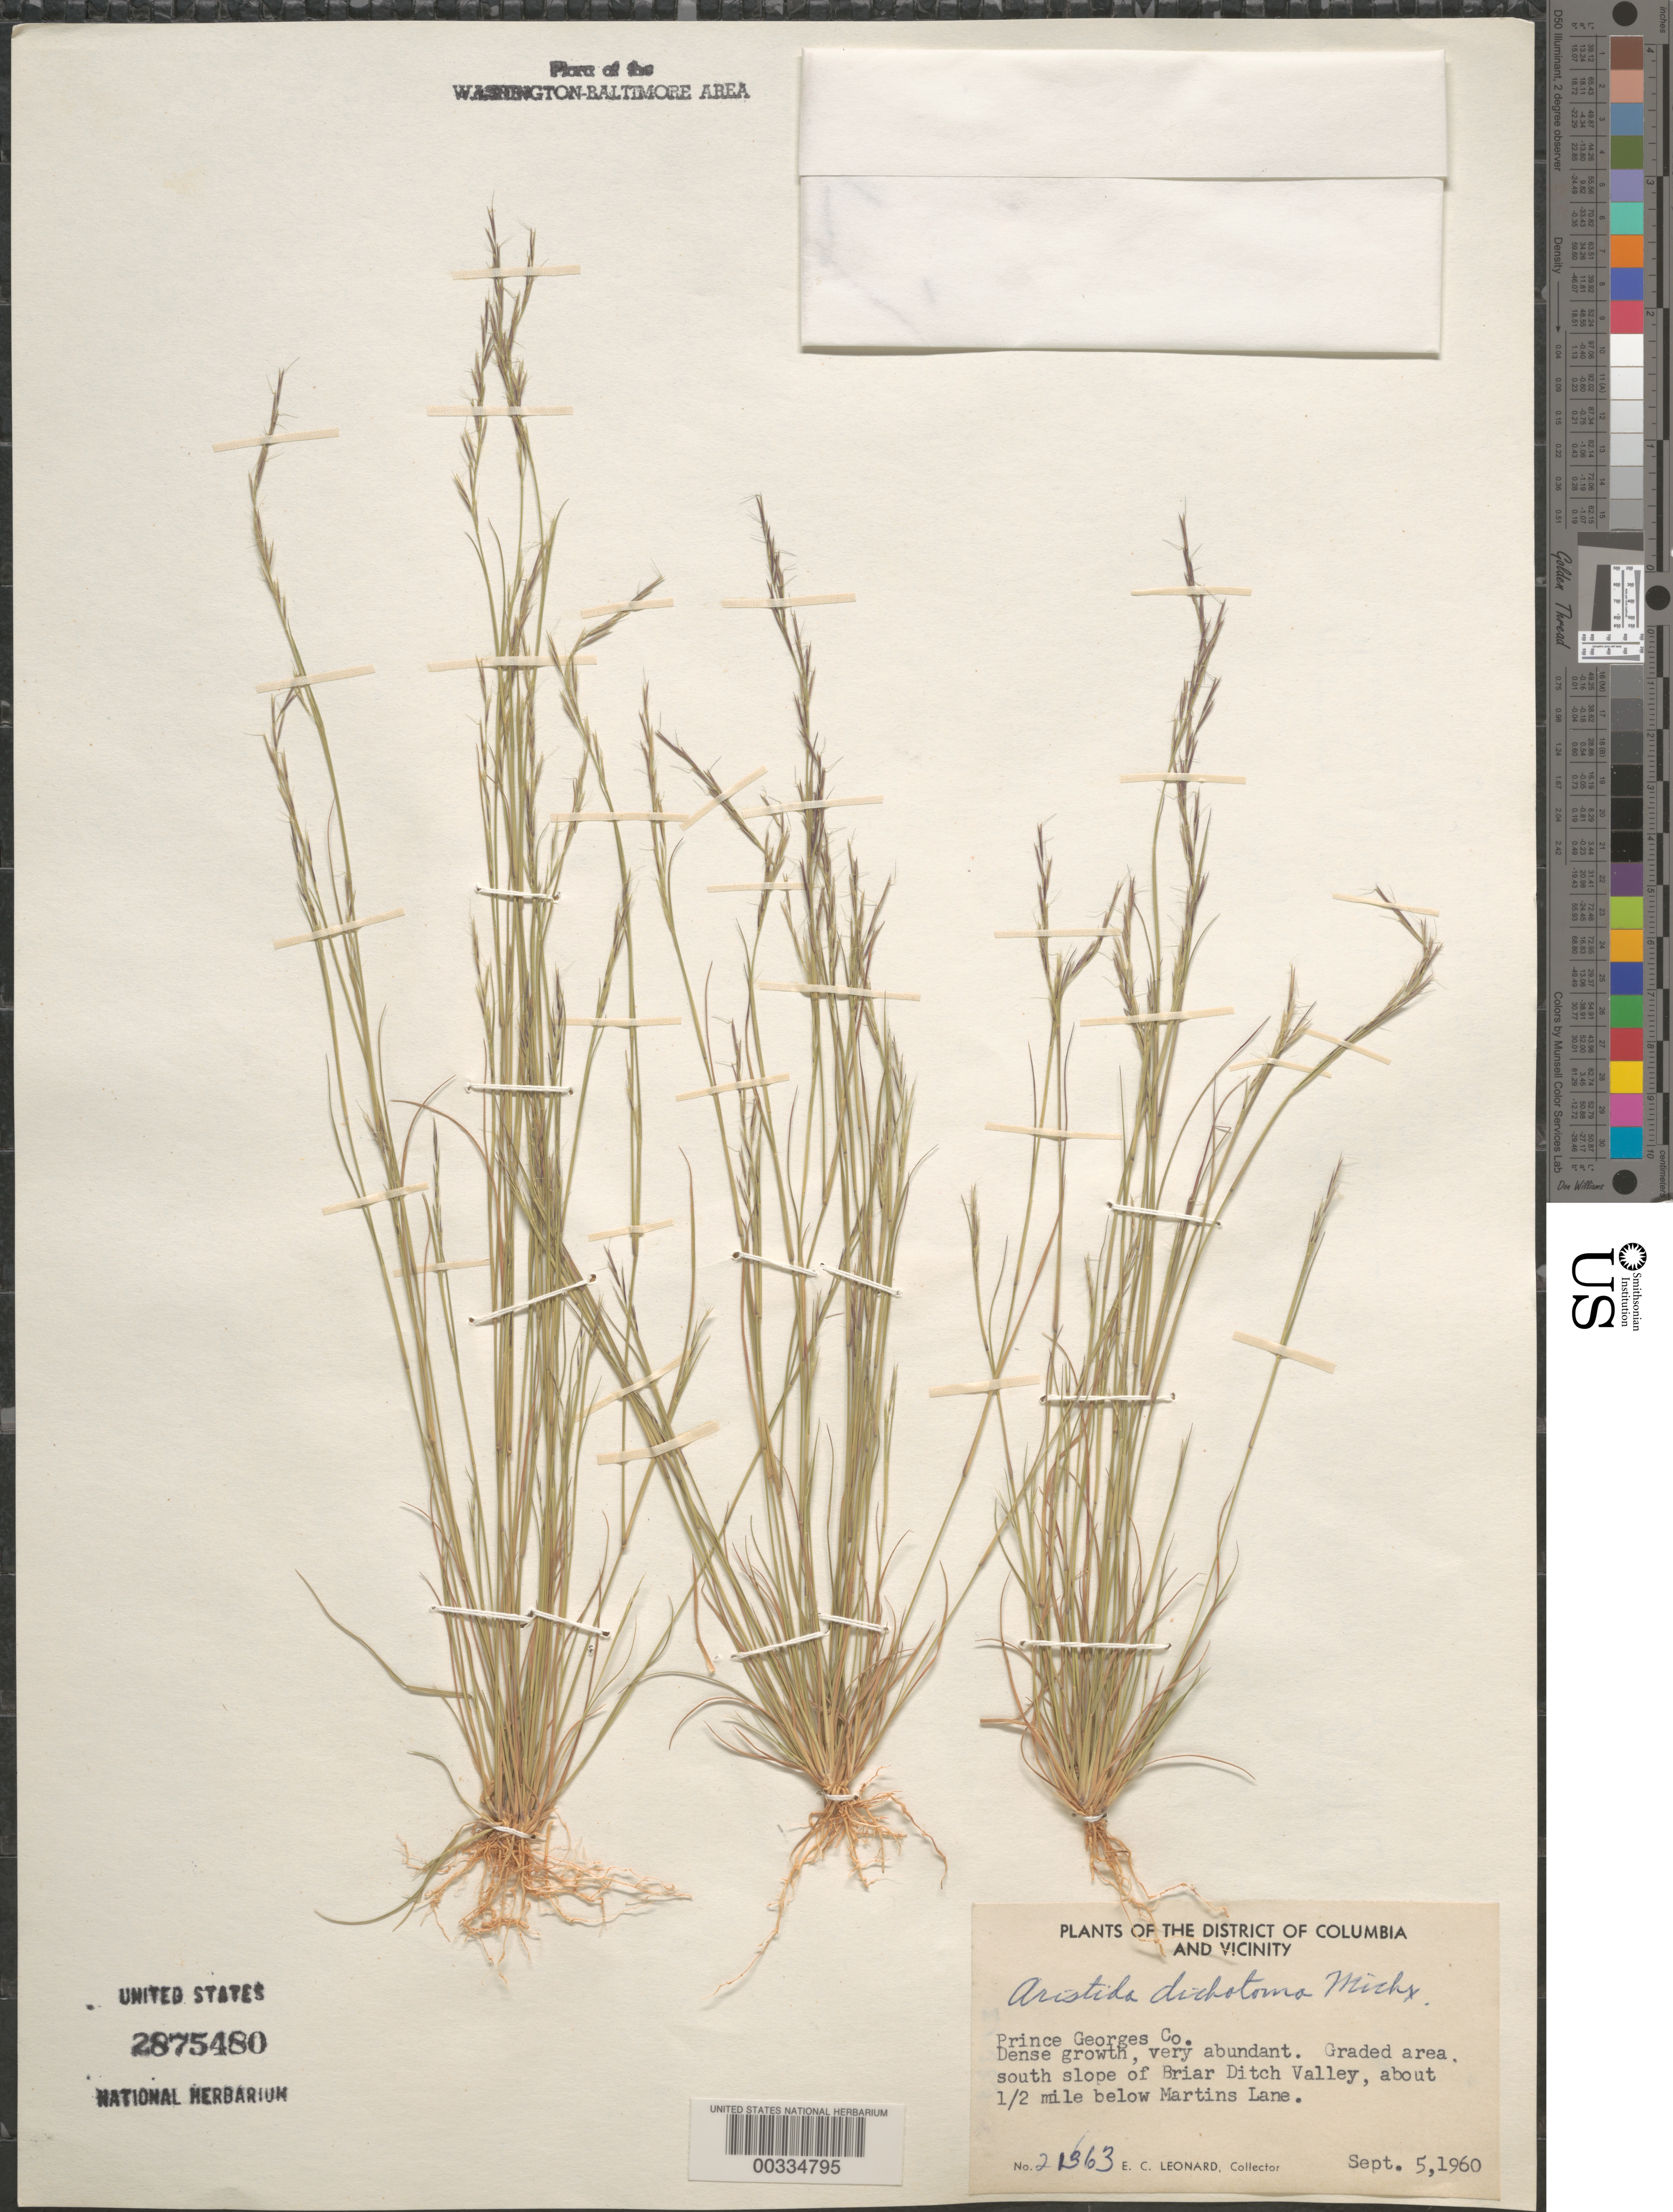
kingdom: Plantae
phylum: Tracheophyta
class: Liliopsida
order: Poales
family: Poaceae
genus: Aristida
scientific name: Aristida dichotoma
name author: Michx.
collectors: E. C. Leonard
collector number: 21363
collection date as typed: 05 Sep 1960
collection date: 1960-09-05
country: United States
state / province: Maryland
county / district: Prince George's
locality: Briar Ditch Valley, below Martins Lane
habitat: Graded area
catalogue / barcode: US 2875480